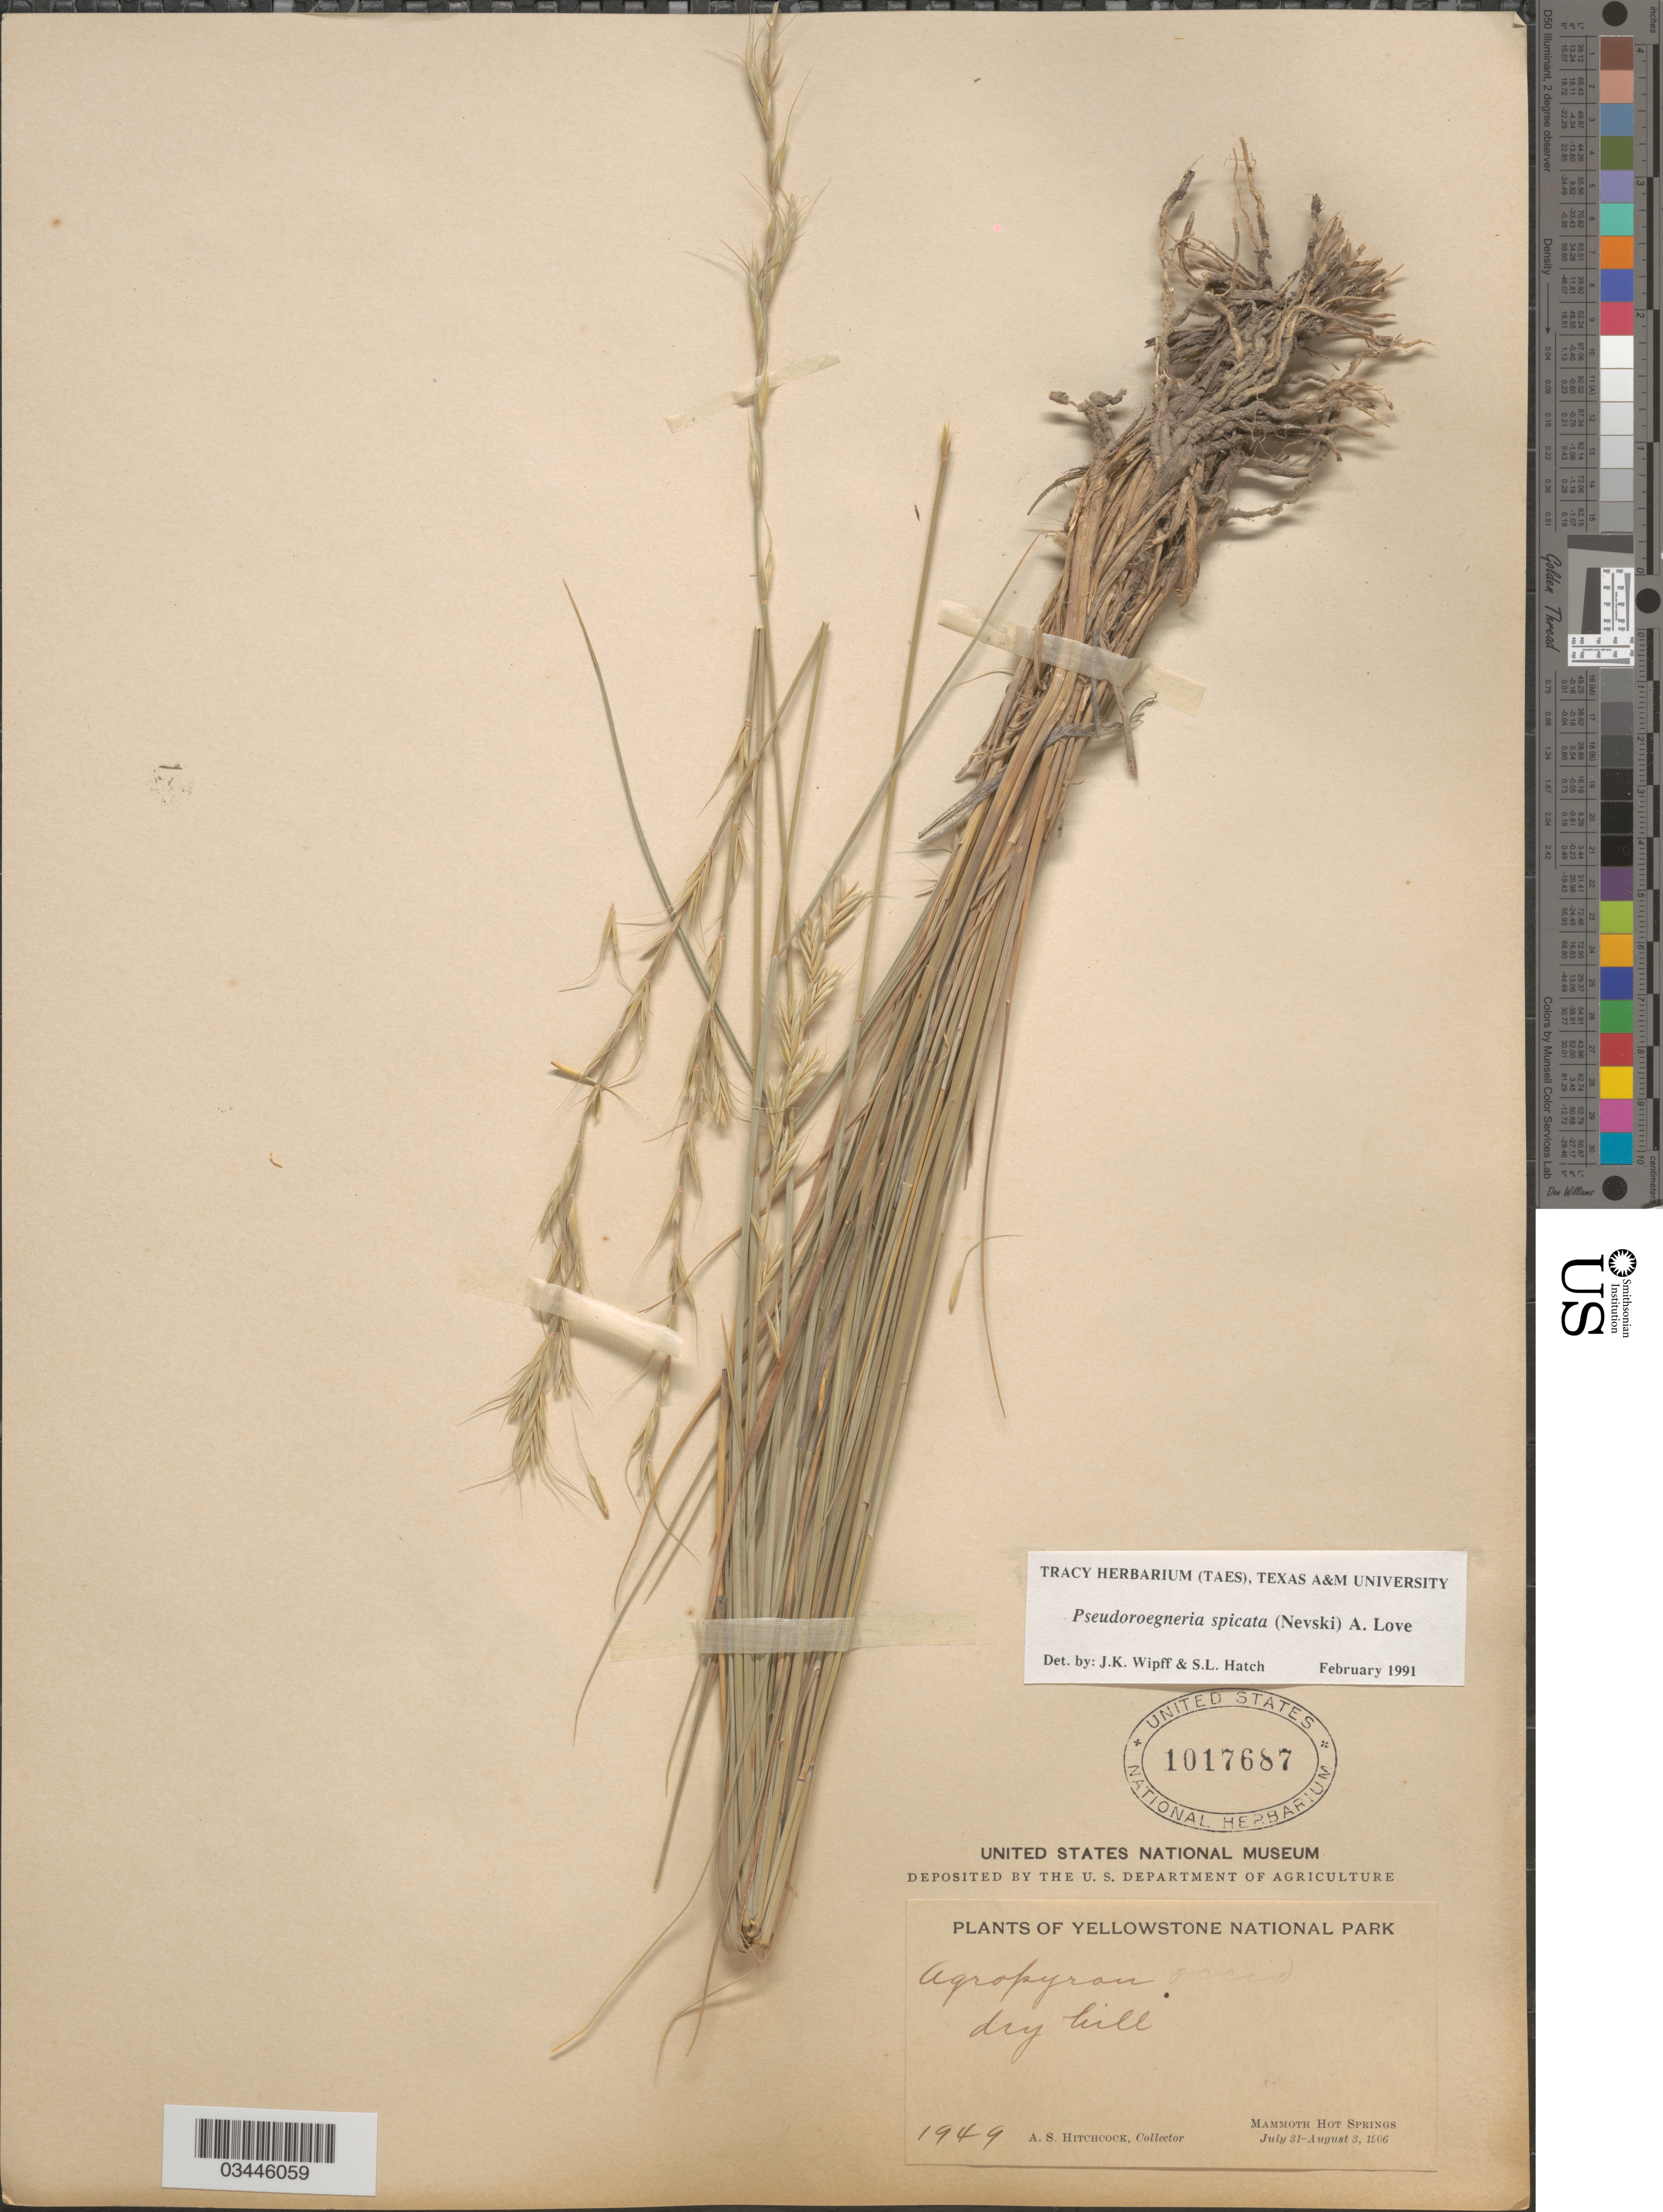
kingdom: Plantae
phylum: Tracheophyta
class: Liliopsida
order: Poales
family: Poaceae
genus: Pseudoroegneria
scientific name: Pseudoroegneria spicata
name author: (Pursh) Á. Löve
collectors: A. S. Hitchcock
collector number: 1949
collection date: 1906-07-31/1906-08-03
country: United States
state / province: Wyoming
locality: Yellowstone National Park. Mammoth Hot Springs.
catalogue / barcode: US 1017687